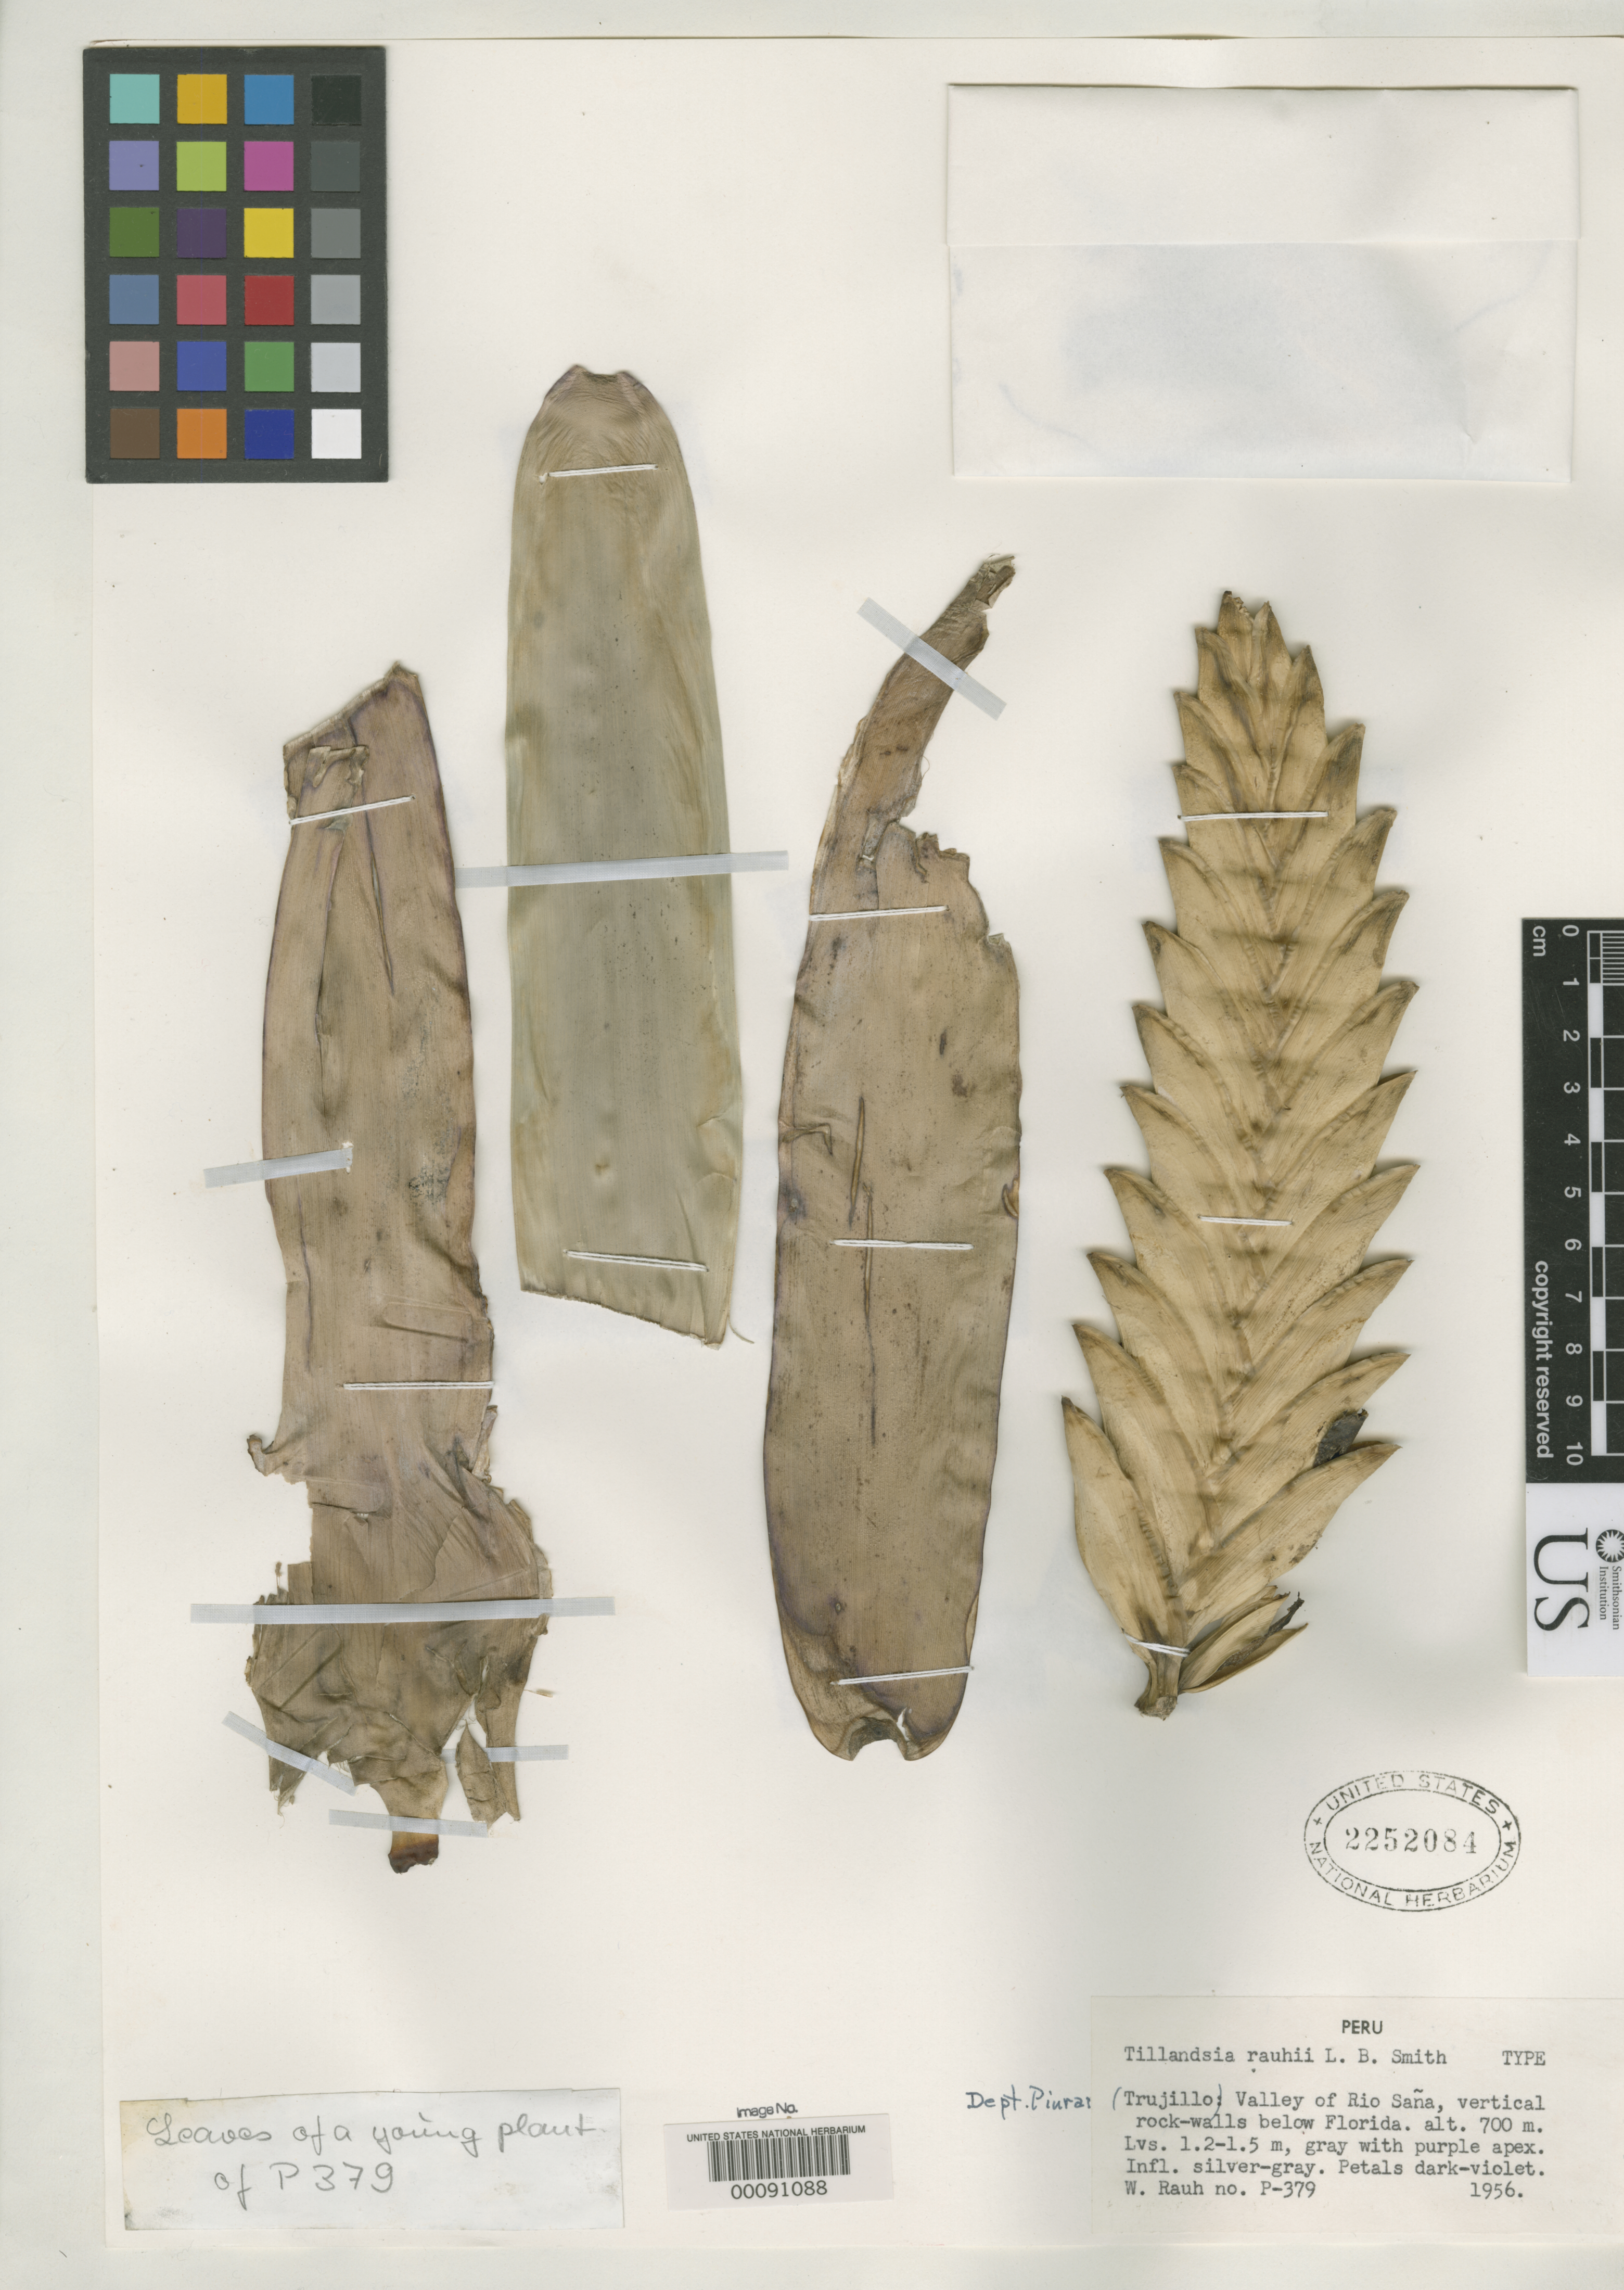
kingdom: Plantae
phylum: Tracheophyta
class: Liliopsida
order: Poales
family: Bromeliaceae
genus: Tillandsia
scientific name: Tillandsia rauhii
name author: L.B. Sm.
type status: Holotype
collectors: W. Rauh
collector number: P 379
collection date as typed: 1956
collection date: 1956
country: Peru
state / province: Piura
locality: Valley of Rio Sana, below Florida.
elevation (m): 700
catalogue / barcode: US 2252084